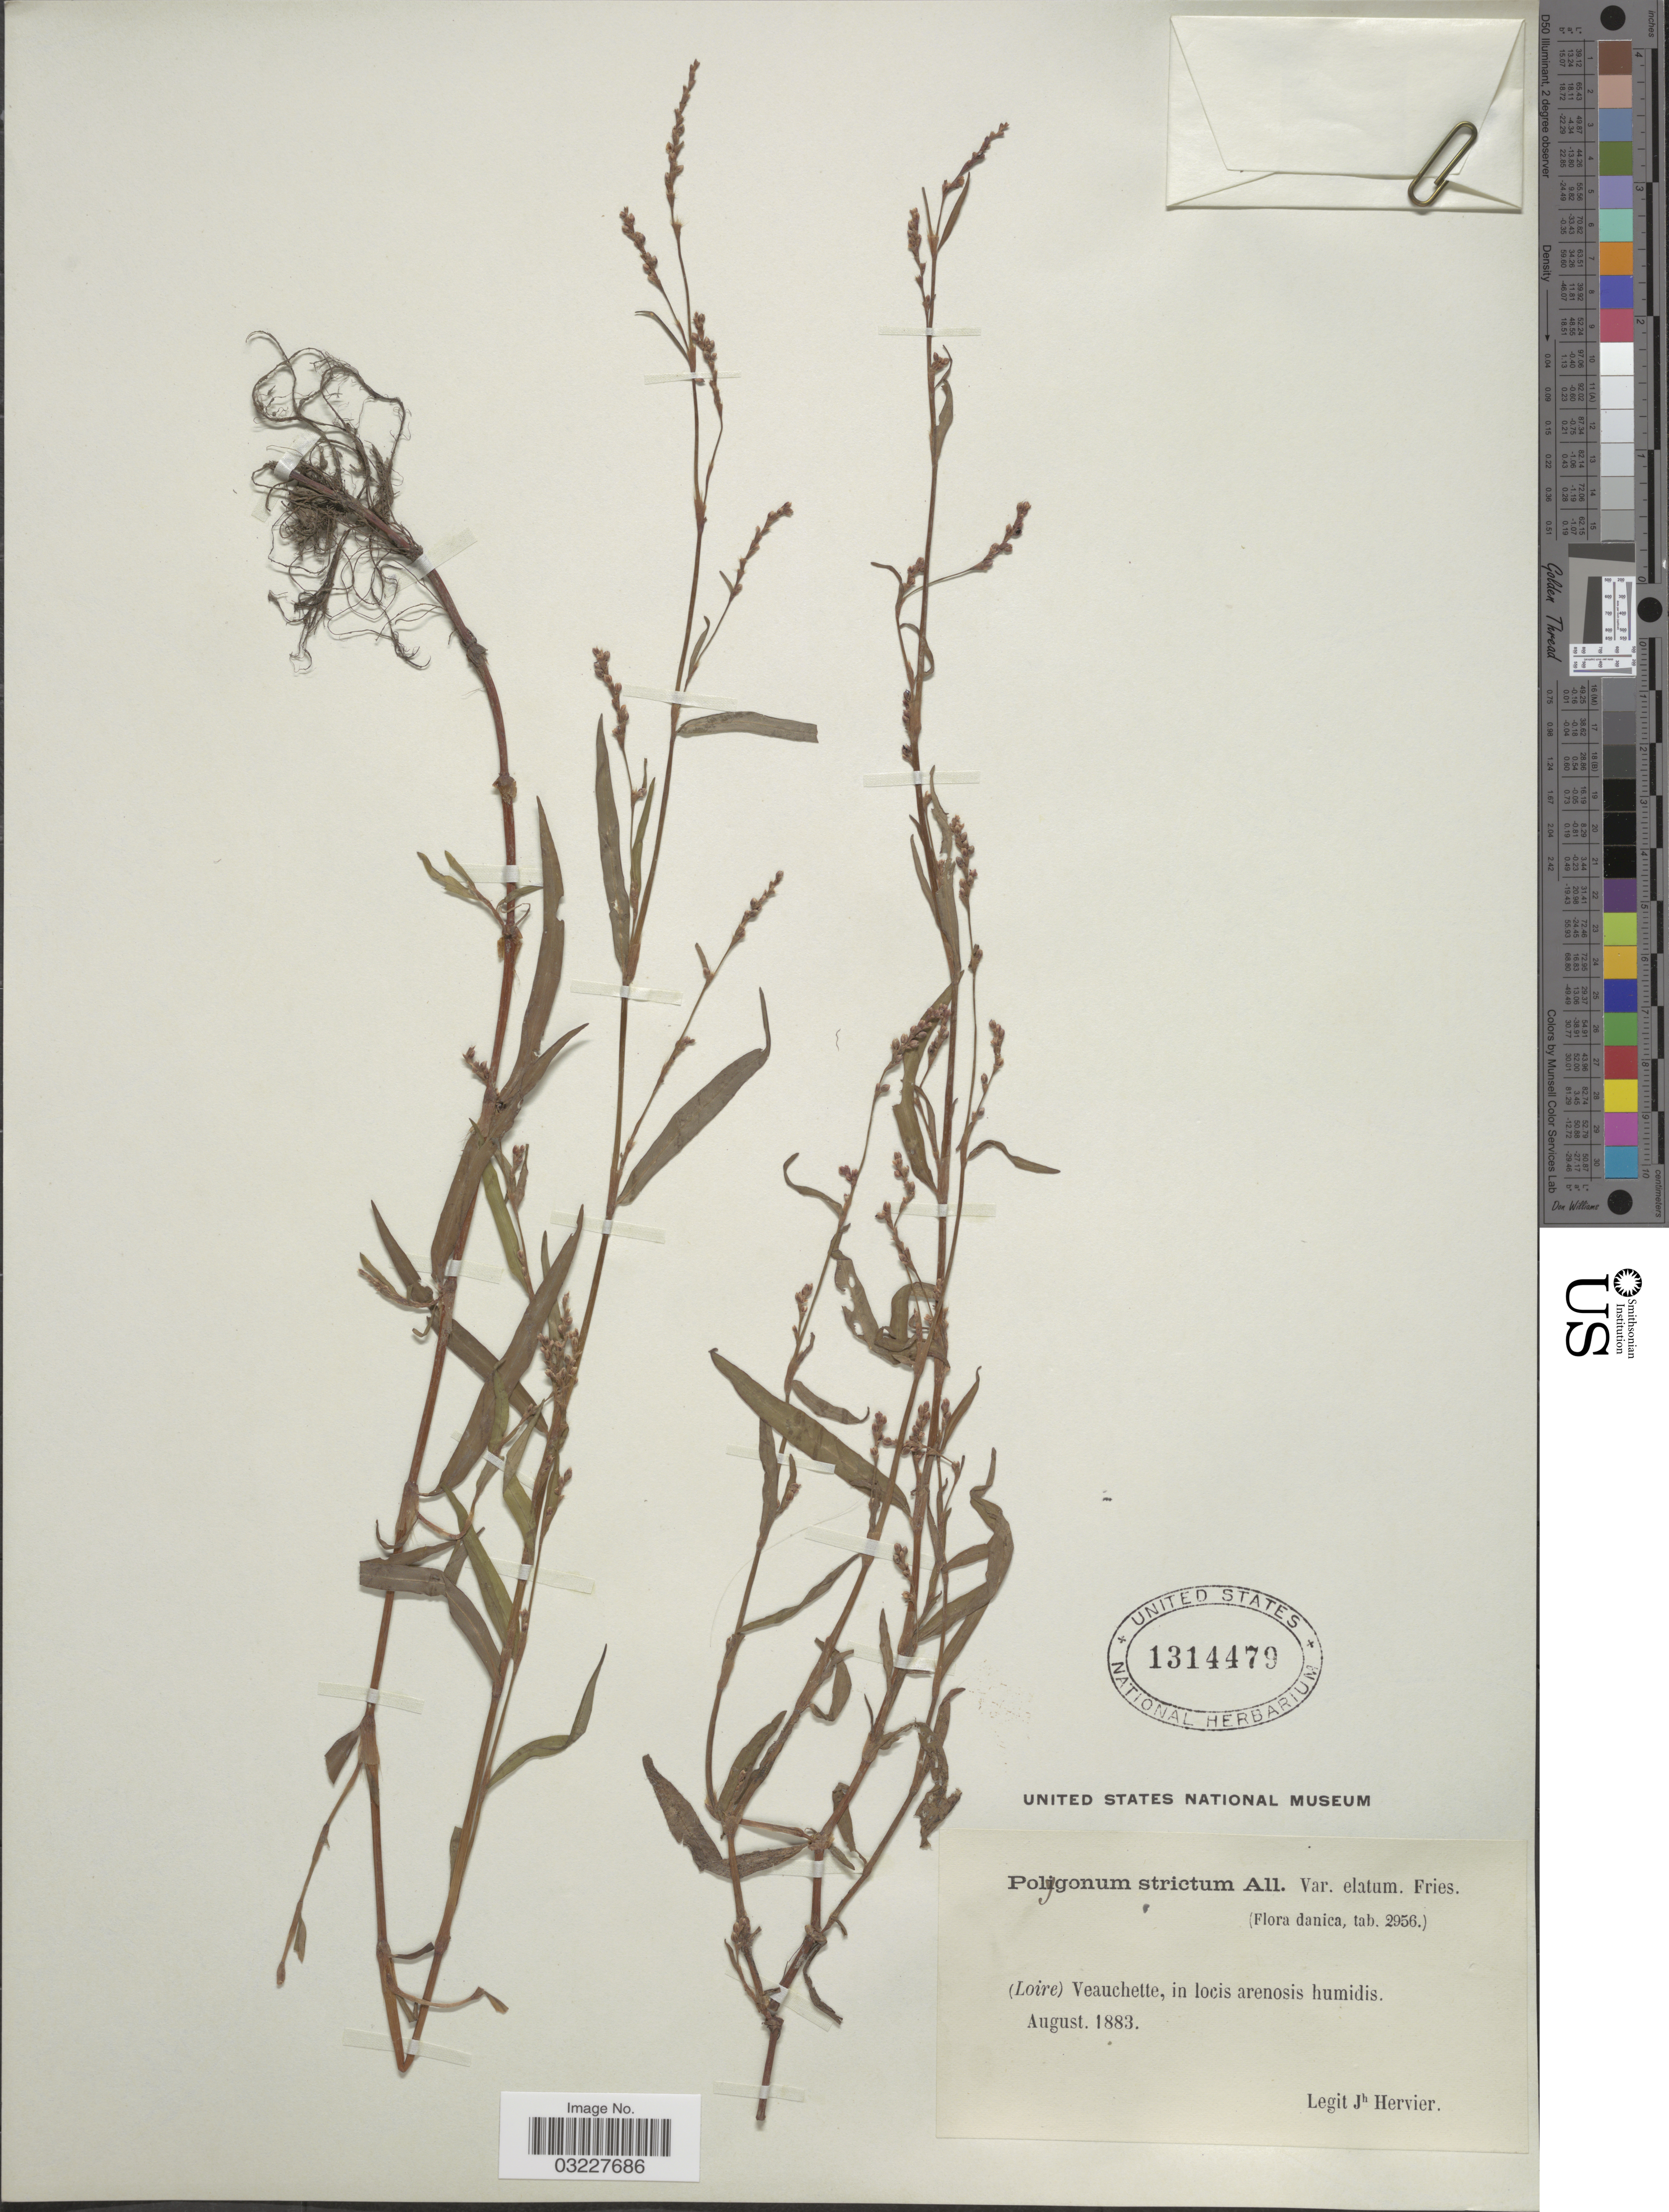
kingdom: Plantae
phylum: Tracheophyta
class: Magnoliopsida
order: Caryophyllales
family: Polygonaceae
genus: Polygonum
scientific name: Polygonum strictum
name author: All.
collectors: J. Hervier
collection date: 1883-08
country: France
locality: (Loire) Veauchette, in locis arenosis humidis.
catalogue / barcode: US 1314479